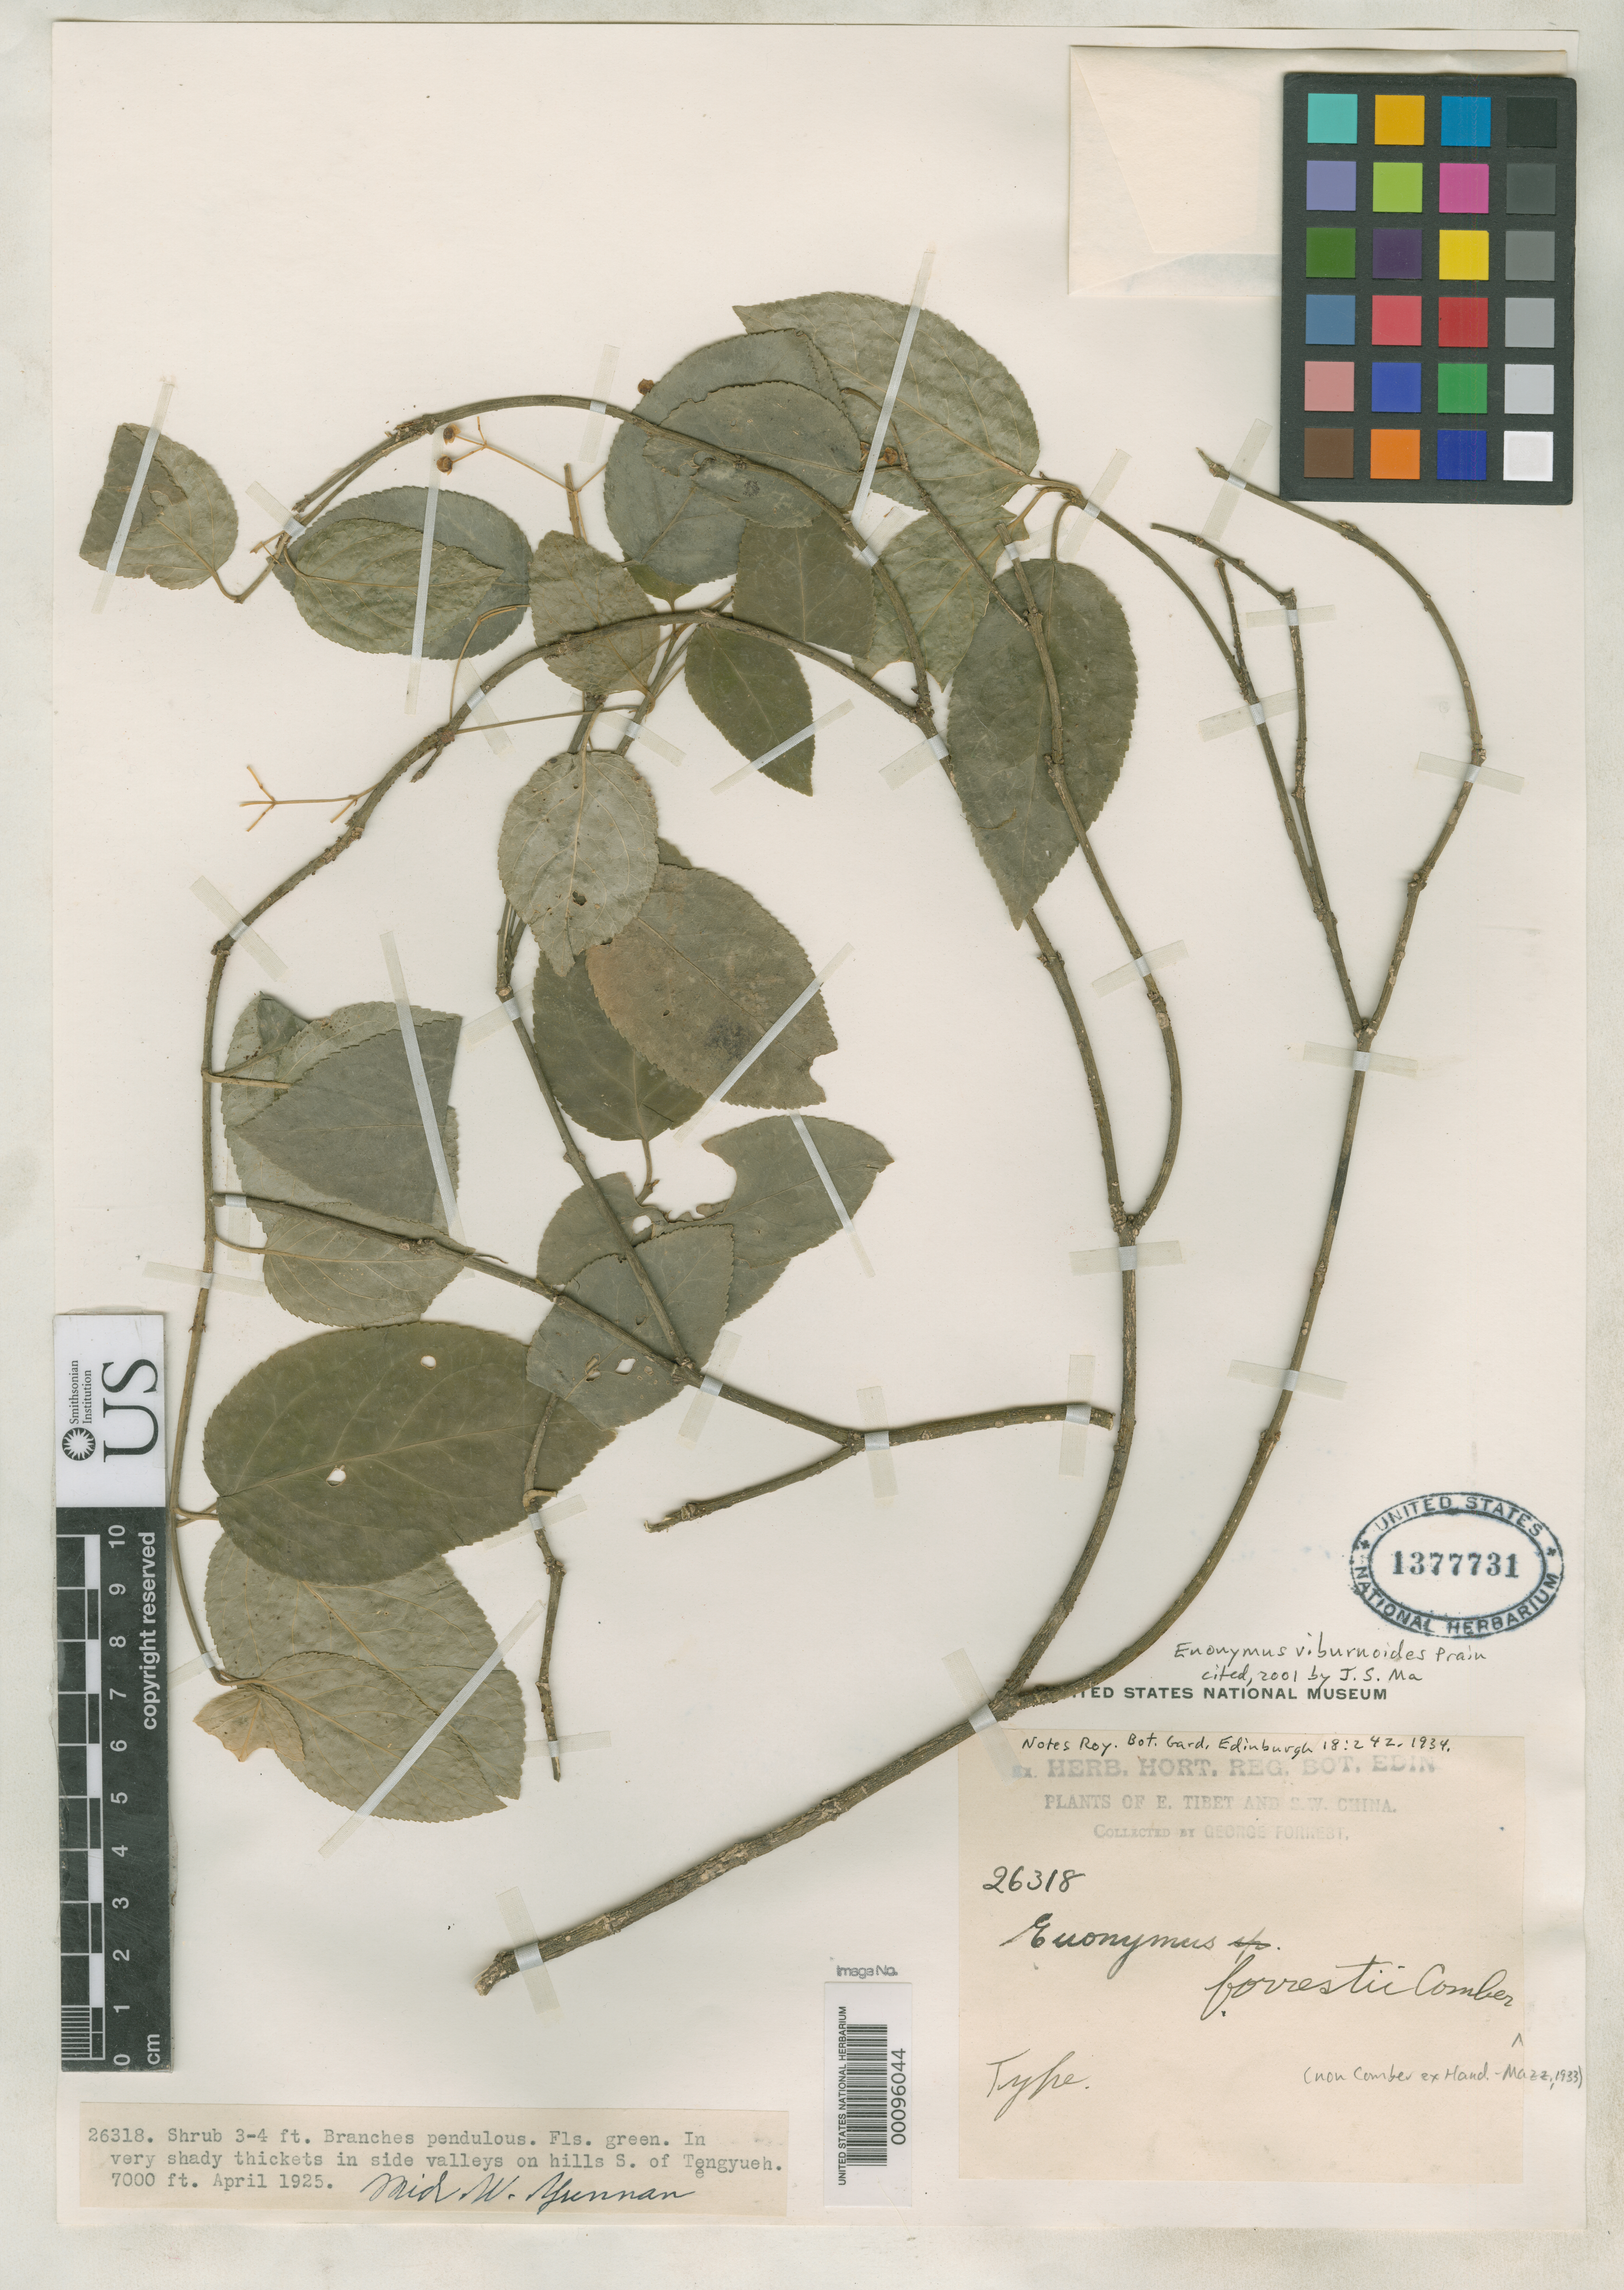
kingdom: Plantae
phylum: Tracheophyta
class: Magnoliopsida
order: Celastrales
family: Celastraceae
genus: Euonymus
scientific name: Euonymus forrestii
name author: H.F. Comber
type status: Isotype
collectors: G. Forrest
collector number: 26318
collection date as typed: Apr 1925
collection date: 1925-04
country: China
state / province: Yunnan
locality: Side valleys on hills S of Tengyueh.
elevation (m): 2134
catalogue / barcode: US 1377731